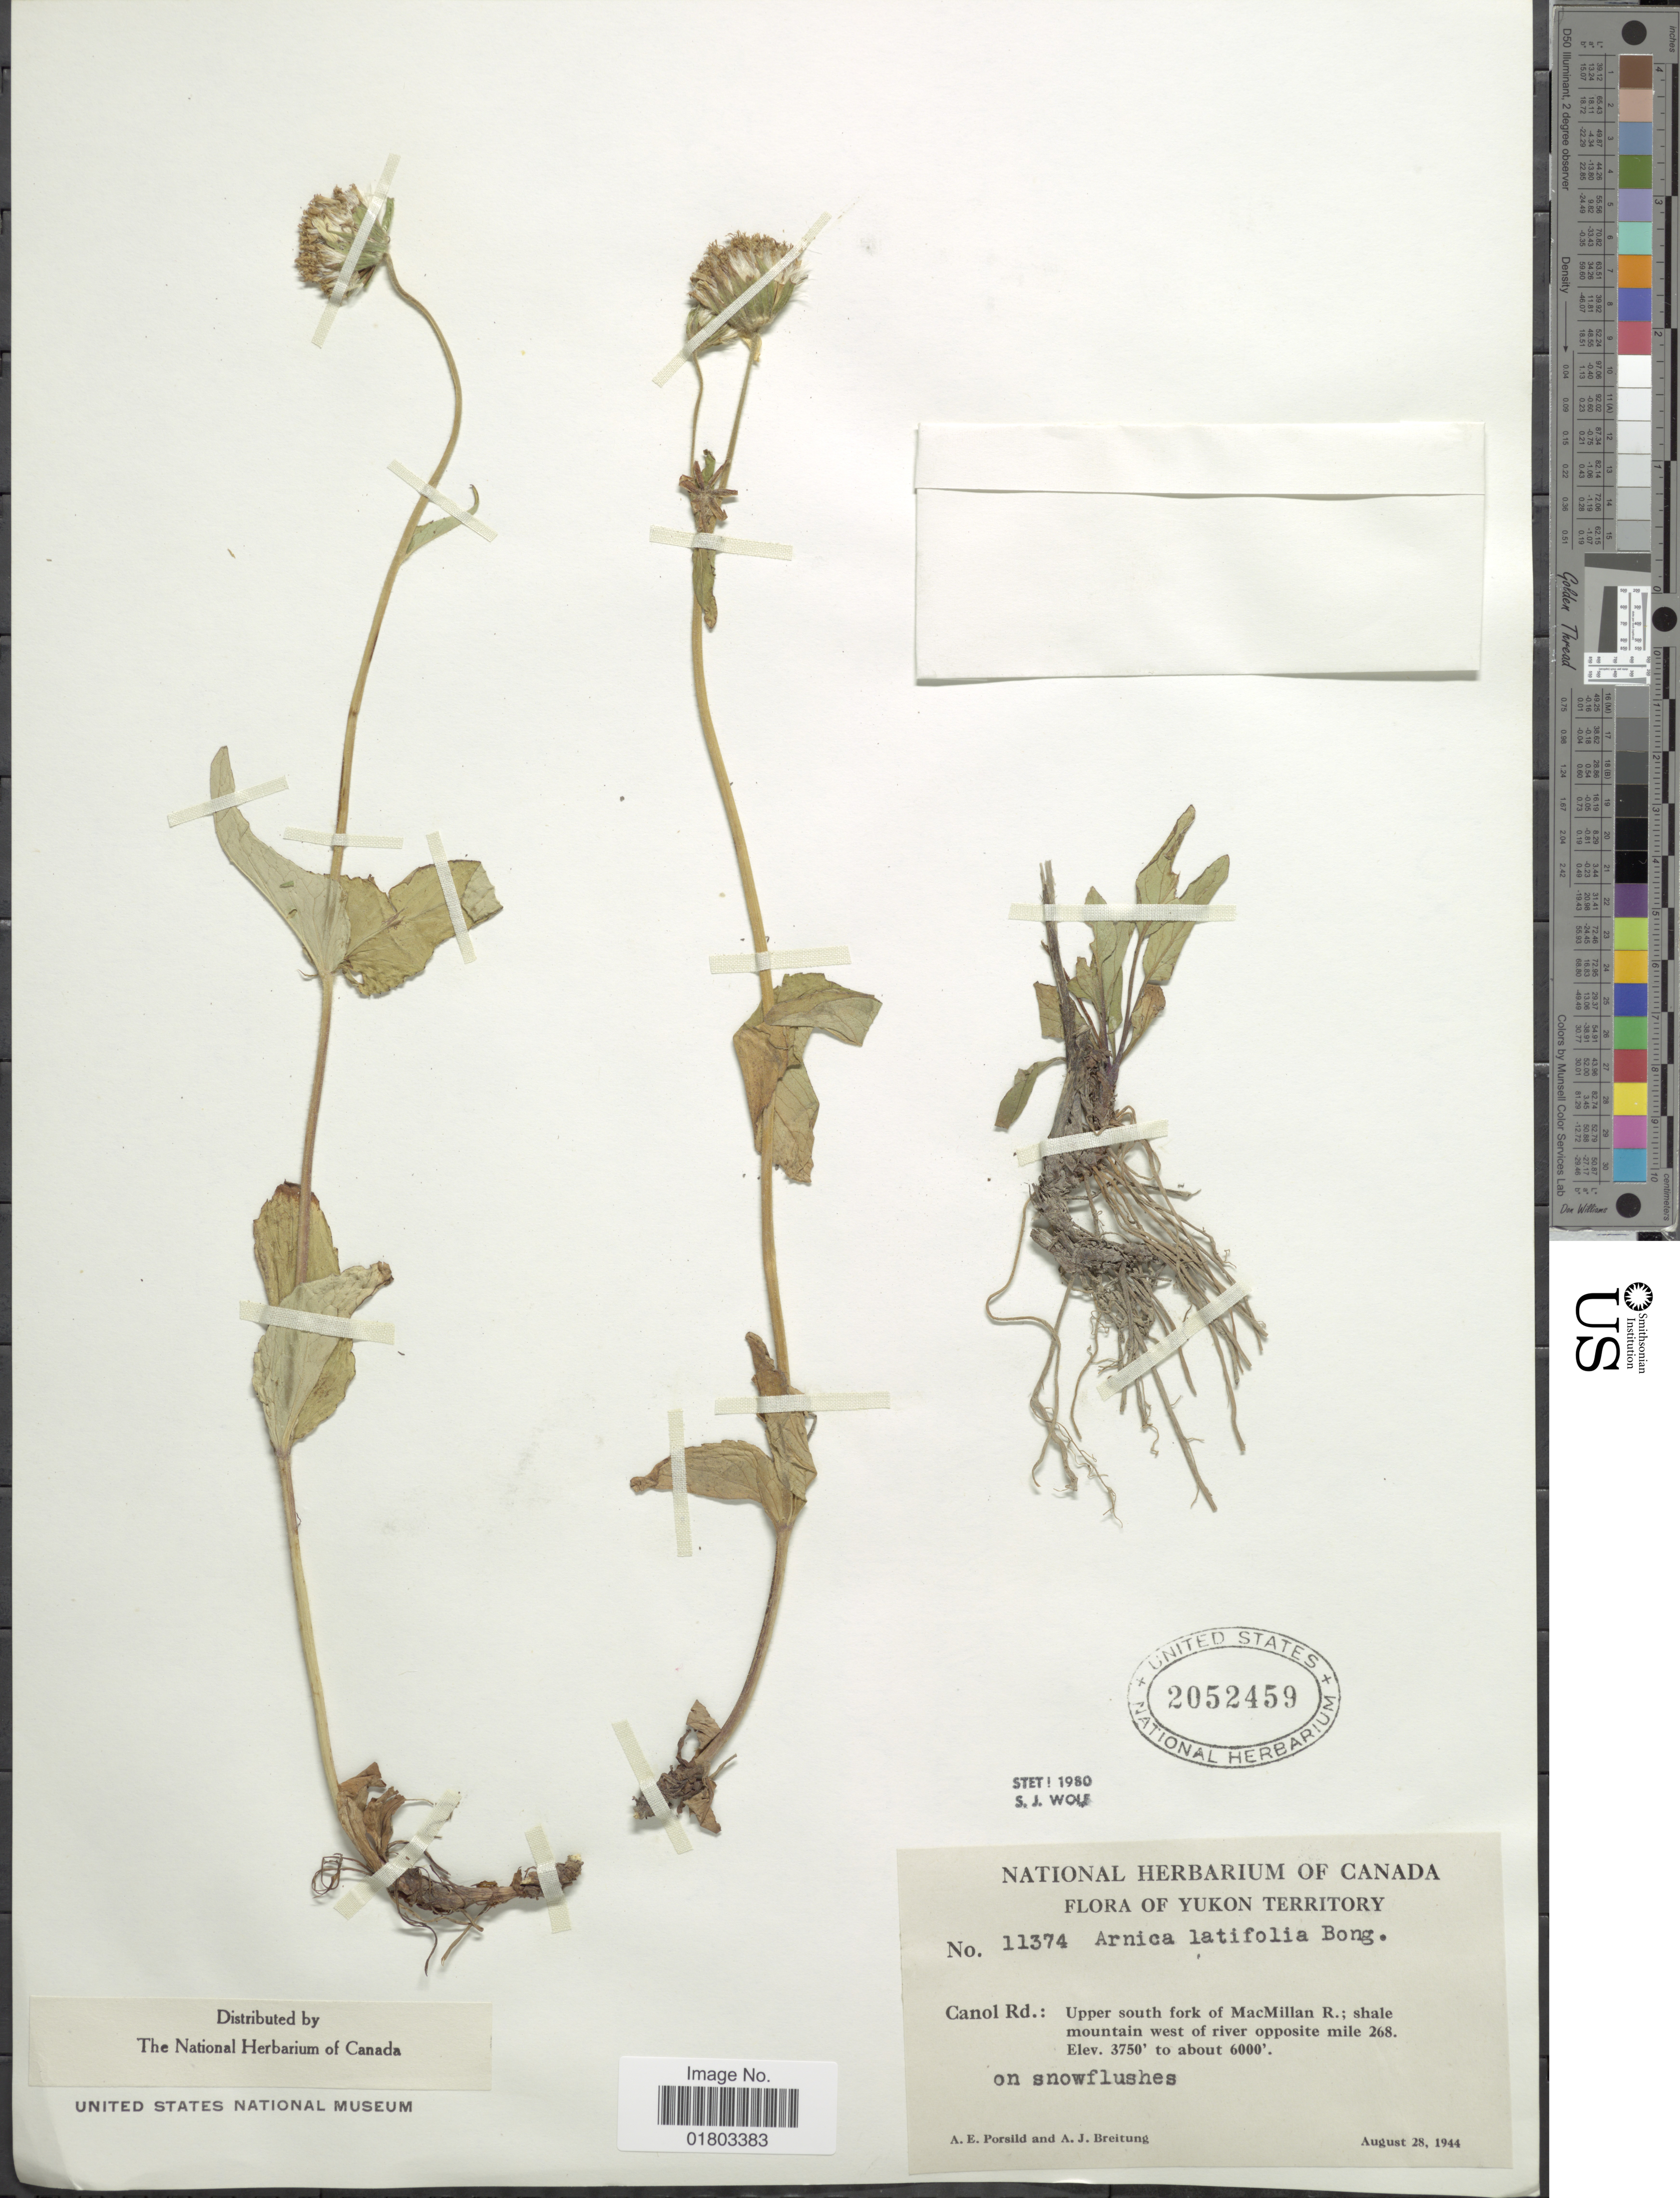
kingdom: Plantae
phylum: Tracheophyta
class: Magnoliopsida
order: Asterales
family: Asteraceae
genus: Arnica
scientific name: Arnica latifolia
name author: Bong.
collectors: A. E. Porsild & A. Breitung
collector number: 11374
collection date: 1944-08-28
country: Canada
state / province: Yukon Territory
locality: Canol Rd.: Upper south fork of Macmillan R.; shale mountain west of river opposite mile 268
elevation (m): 1143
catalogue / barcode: US 2052459